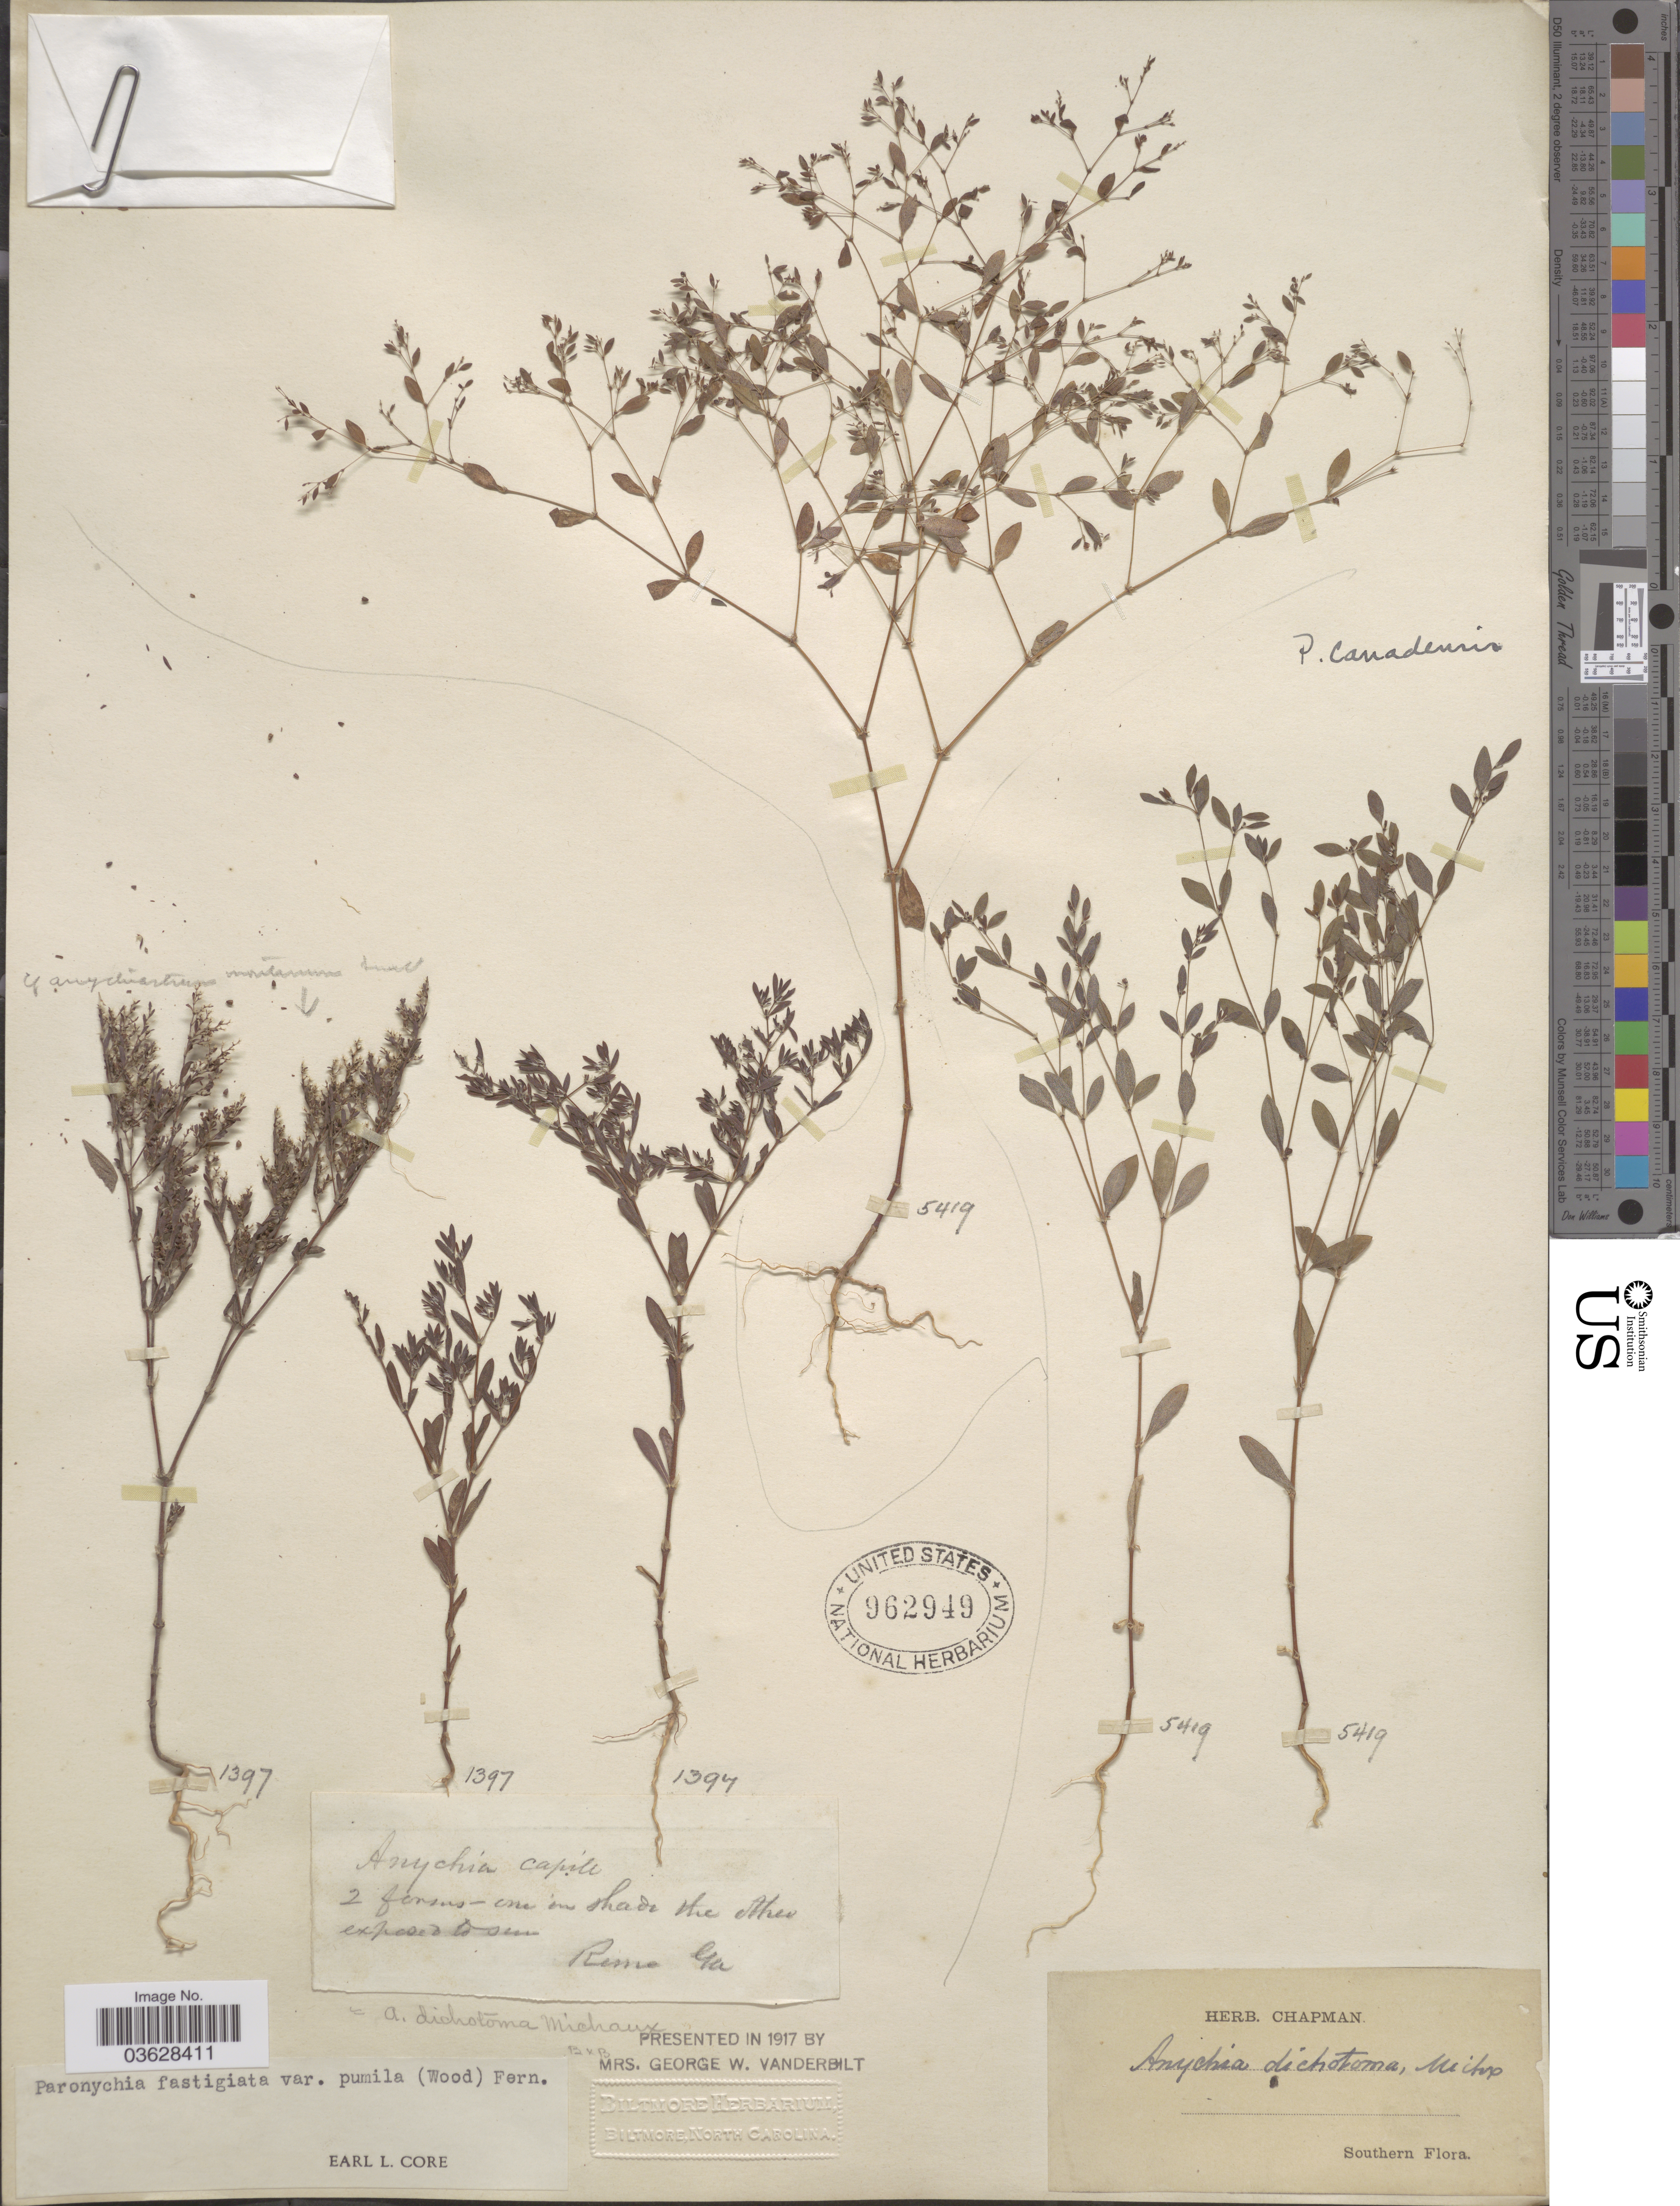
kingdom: Plantae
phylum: Tracheophyta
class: Magnoliopsida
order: Caryophyllales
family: Caryophyllaceae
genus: Paronychia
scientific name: Paronychia fastigiata var. pumila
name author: (Alph. Wood) Fernald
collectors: ex herb. Chapman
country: United States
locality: Southern.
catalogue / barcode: US 962949